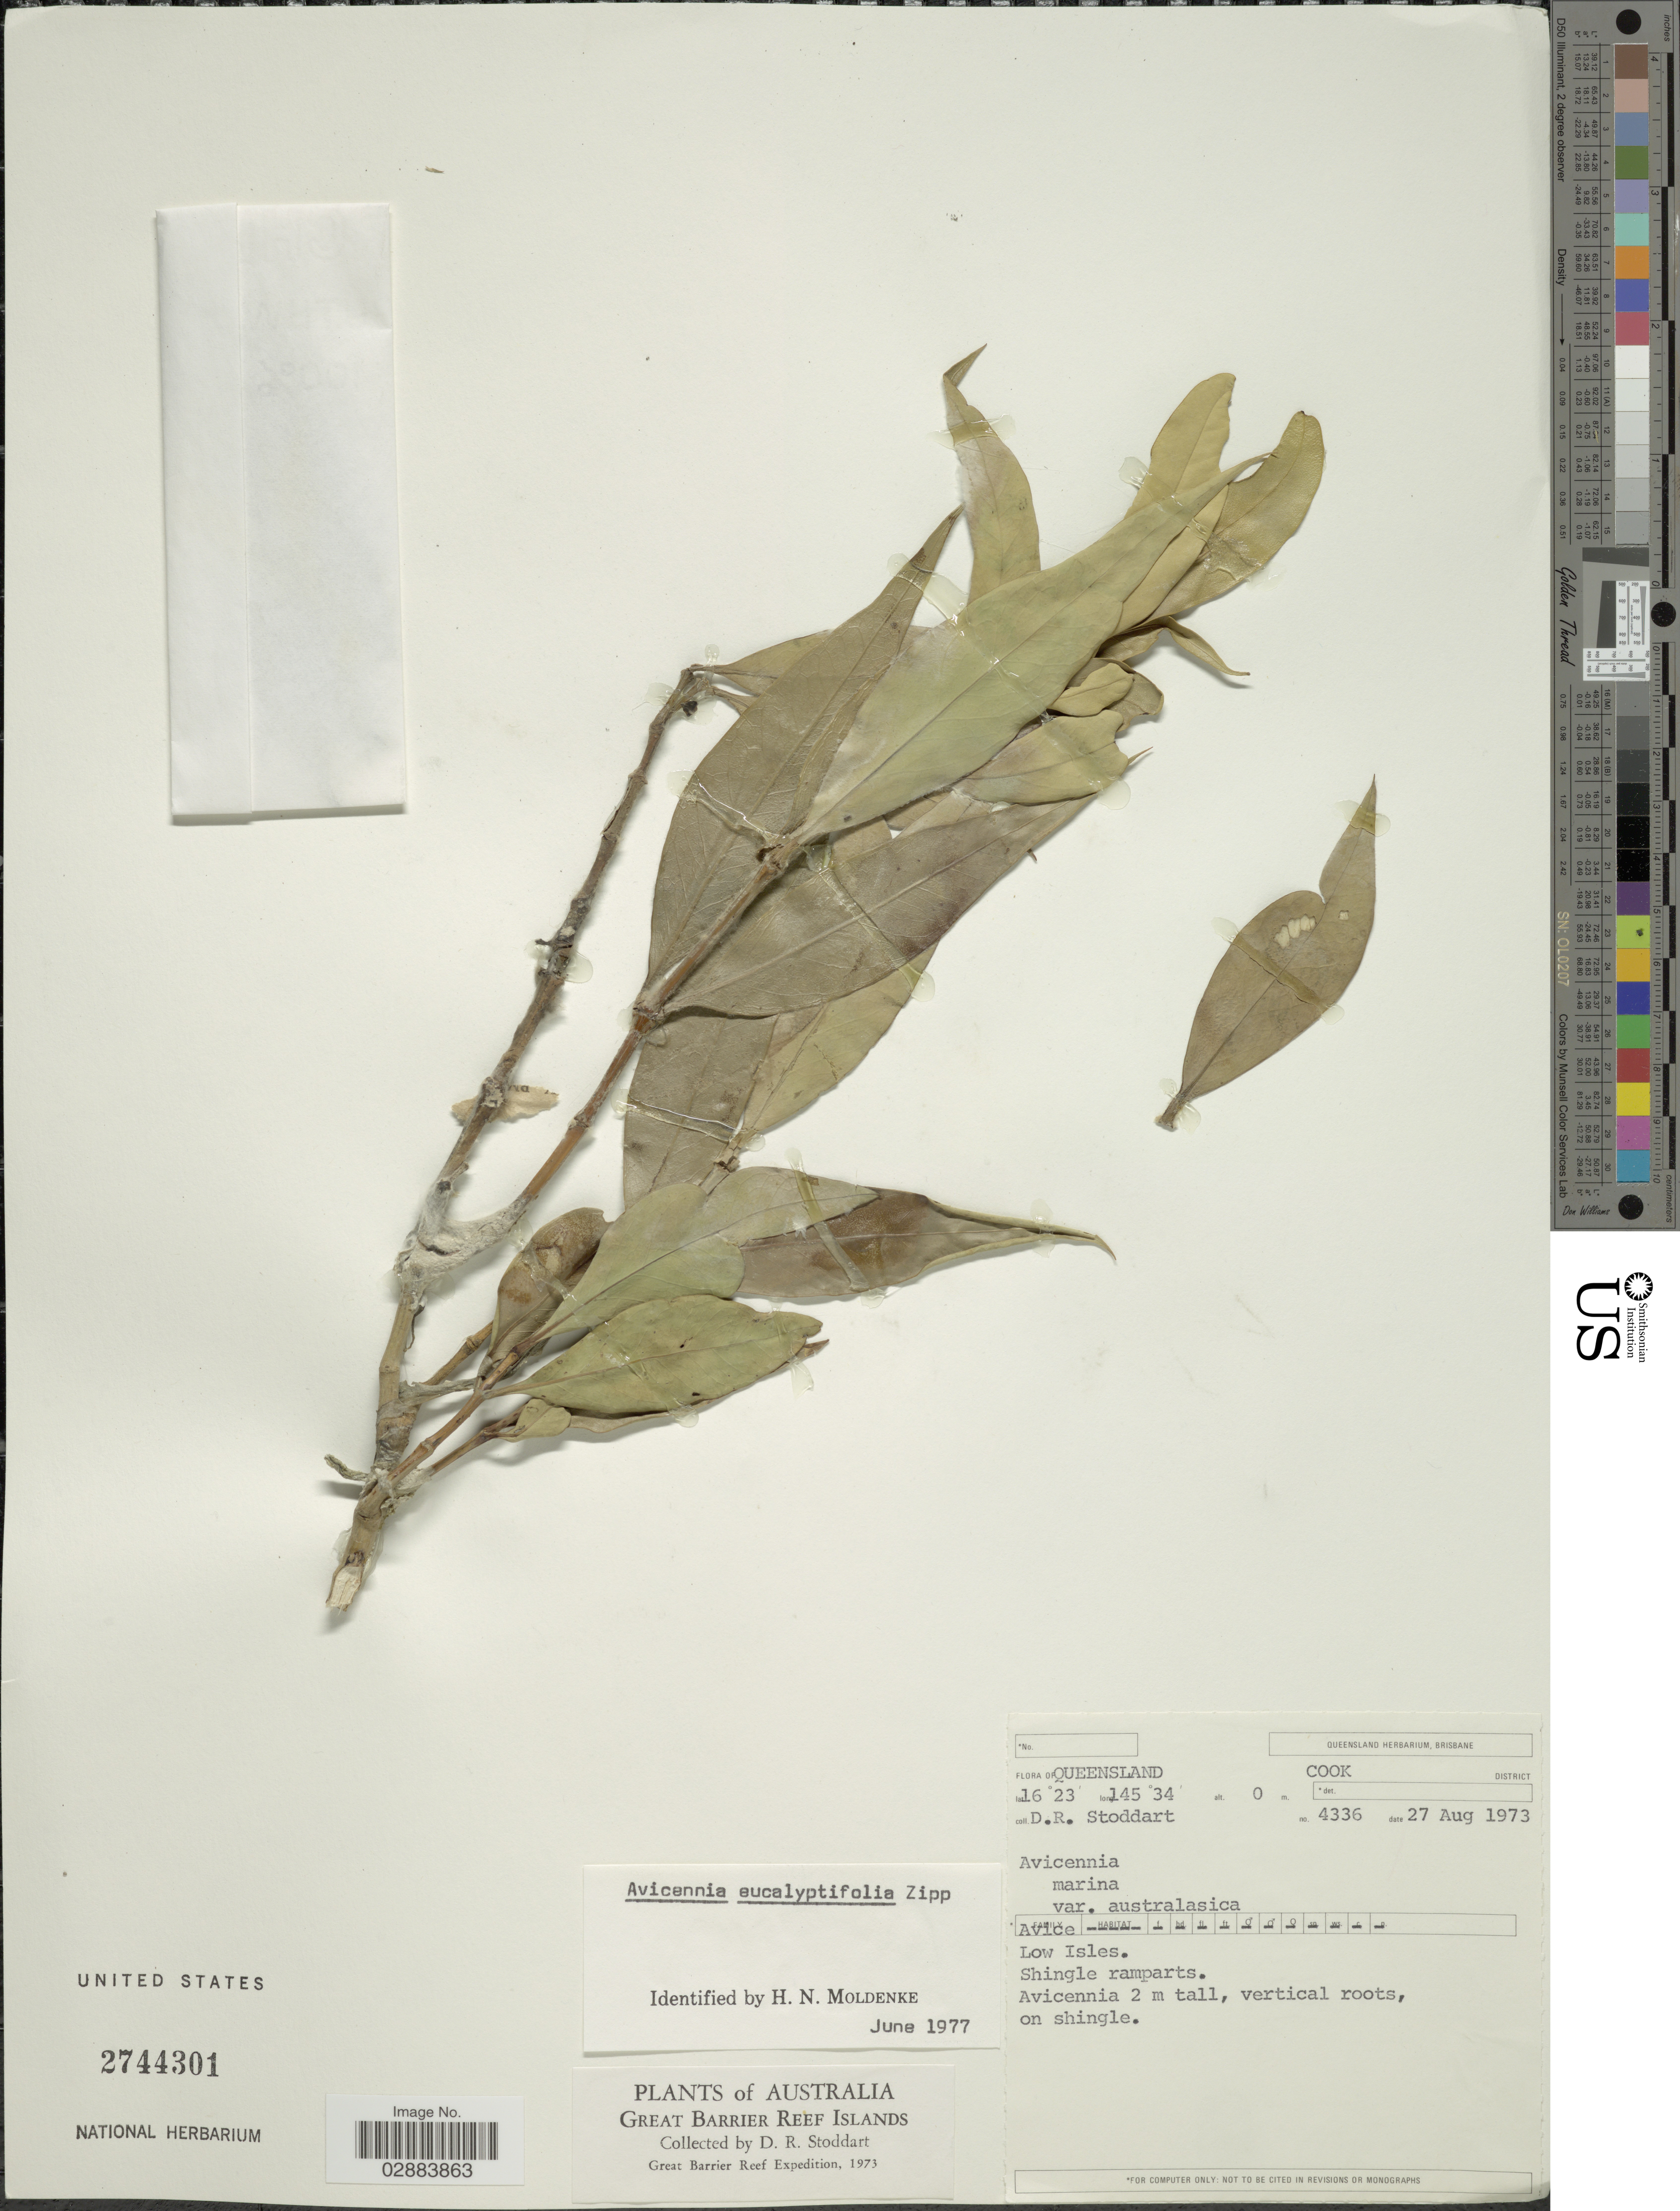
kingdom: Plantae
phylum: Tracheophyta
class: Magnoliopsida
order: Lamiales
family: Acanthaceae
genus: Avicennia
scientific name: Avicennia eucalyptifolia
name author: (Valeton) Zipp. ex Moldenke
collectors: D. R. Stoddart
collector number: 4336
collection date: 1973-08-27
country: Australia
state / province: Queensland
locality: Cook District. Low Isles.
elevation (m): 0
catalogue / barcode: US 2744301